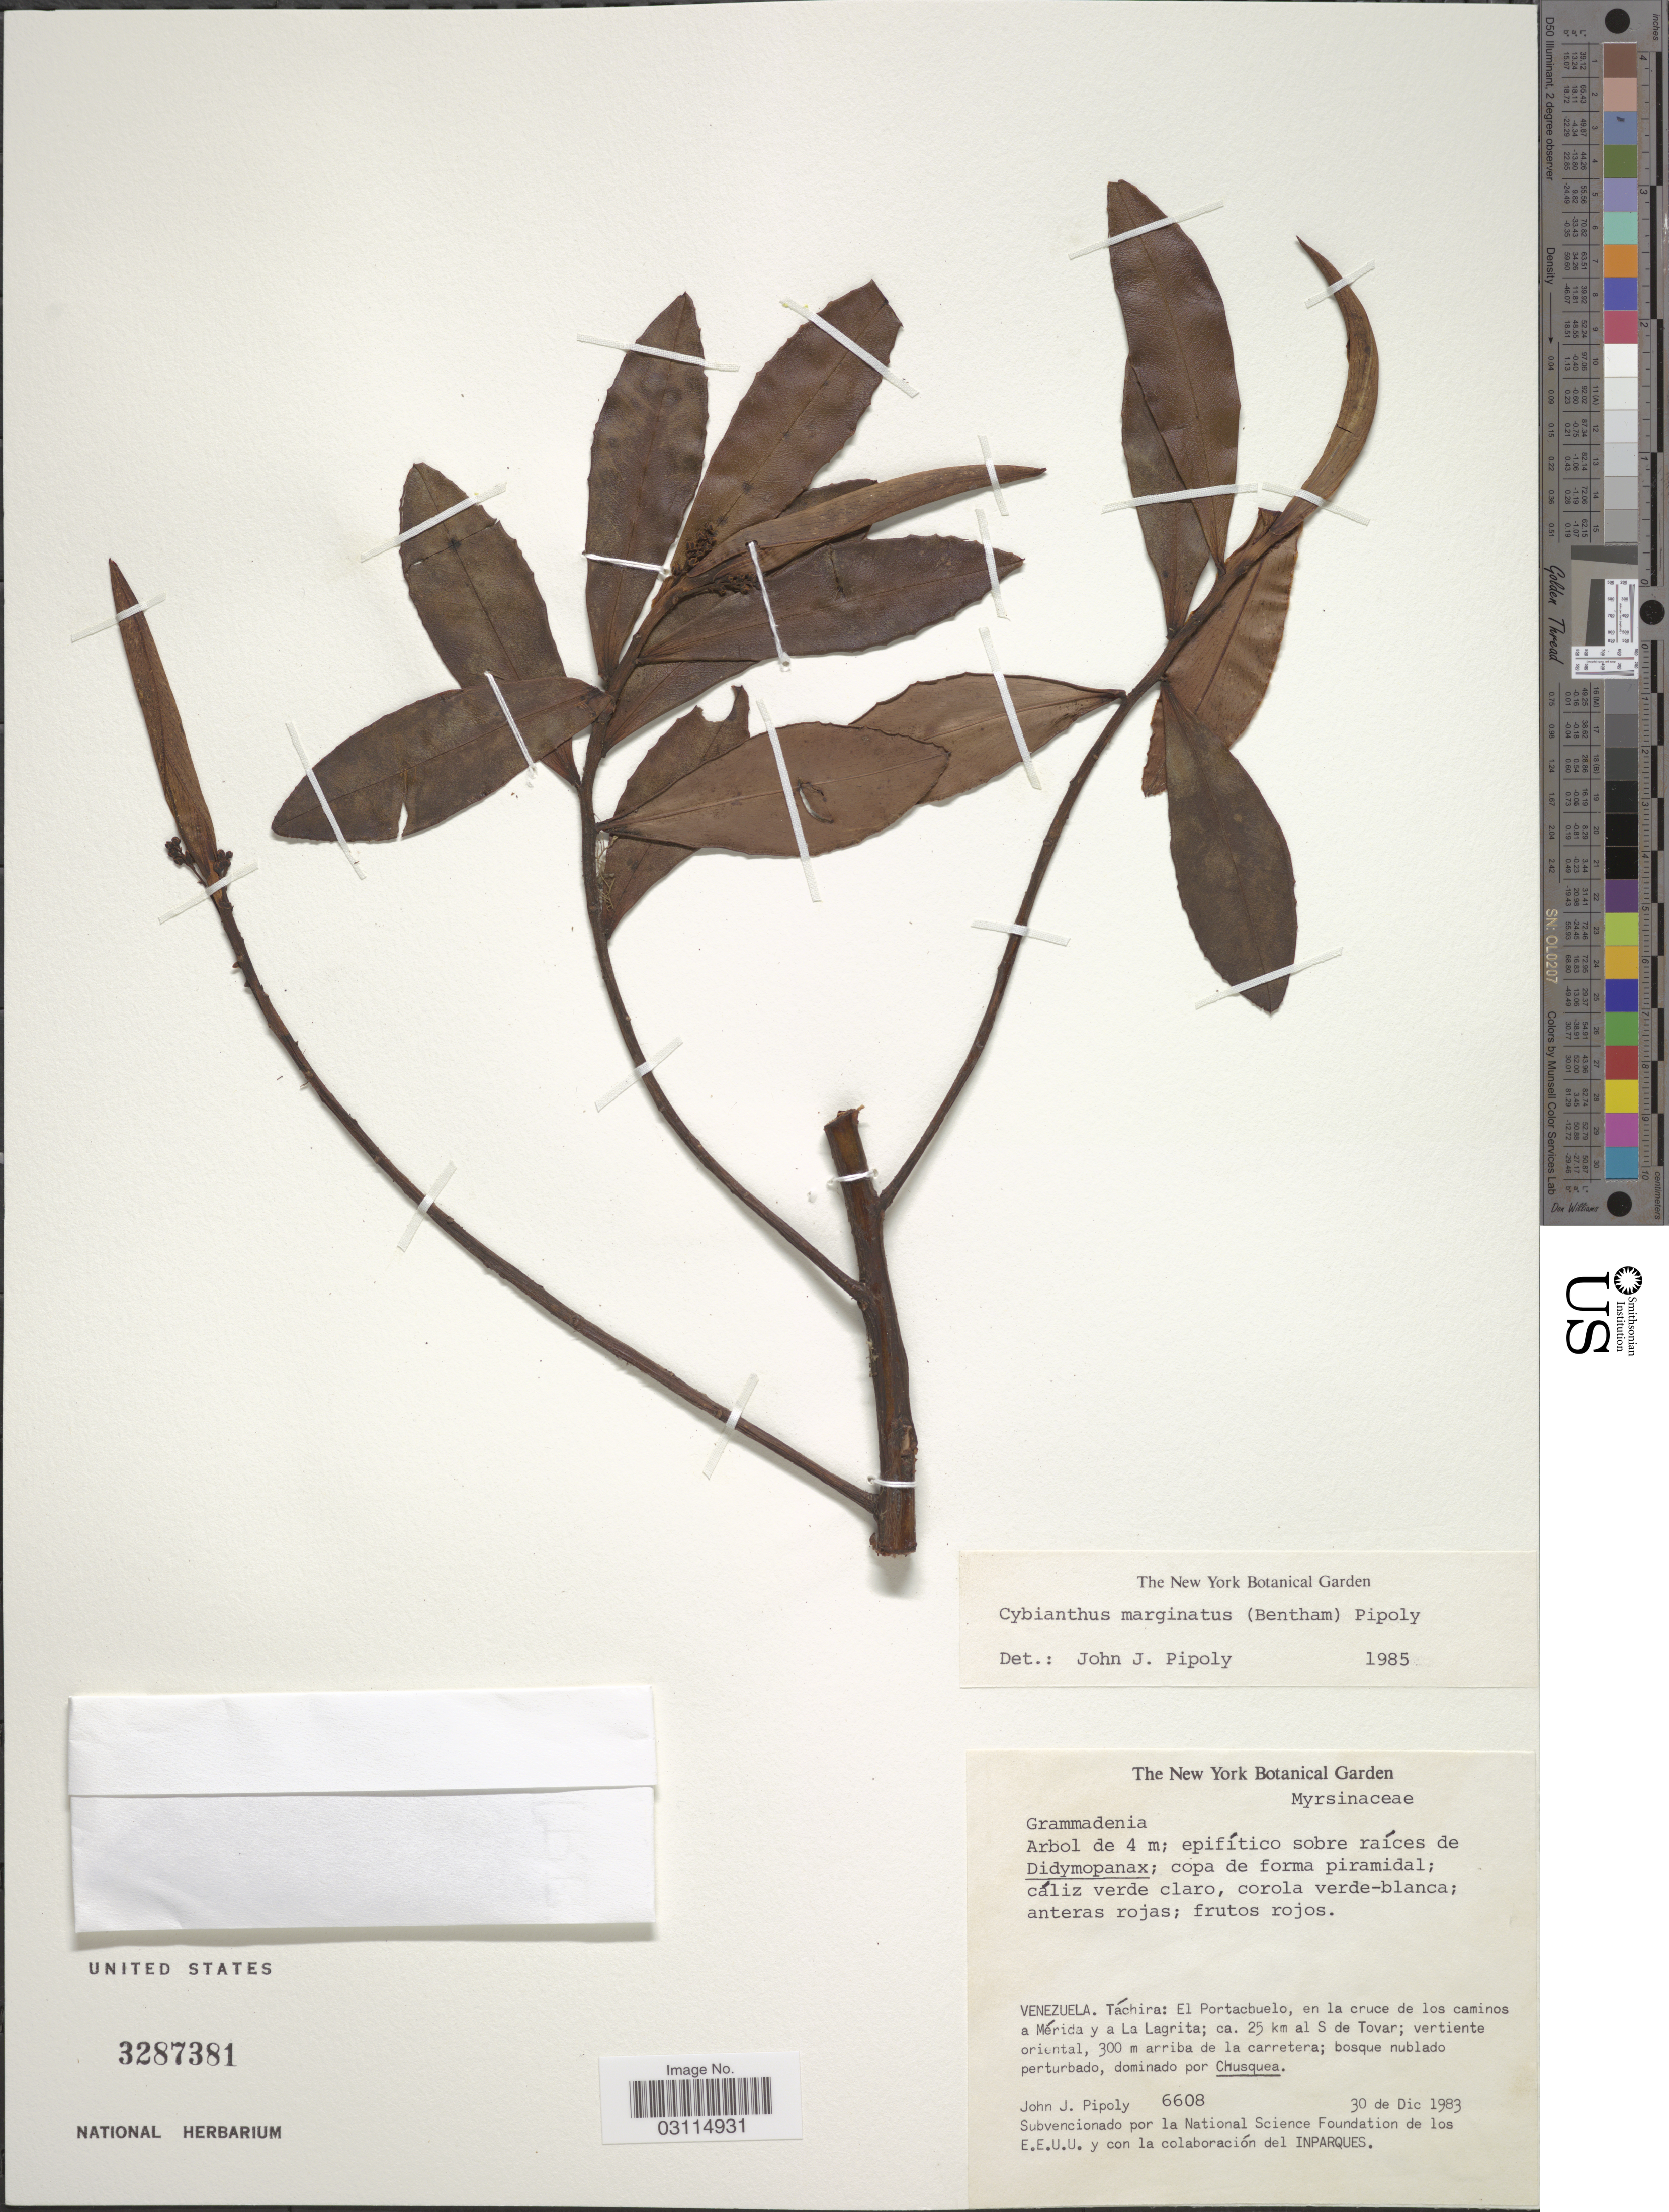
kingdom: Plantae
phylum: Tracheophyta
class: Magnoliopsida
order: Ericales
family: Primulaceae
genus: Cybianthus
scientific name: Cybianthus marginatus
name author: (Benth.) Pipoly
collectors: J. J. Pipoly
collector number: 6608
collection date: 1983-12-30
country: Venezuela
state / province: Tachira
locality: El Portachuelo, en la cruce de los caminos a Mérida y a La Lagrita; ca. 25 km al S de Tovar; vertiente oriental, 300 m arriba de la carretera.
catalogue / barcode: US 3287381